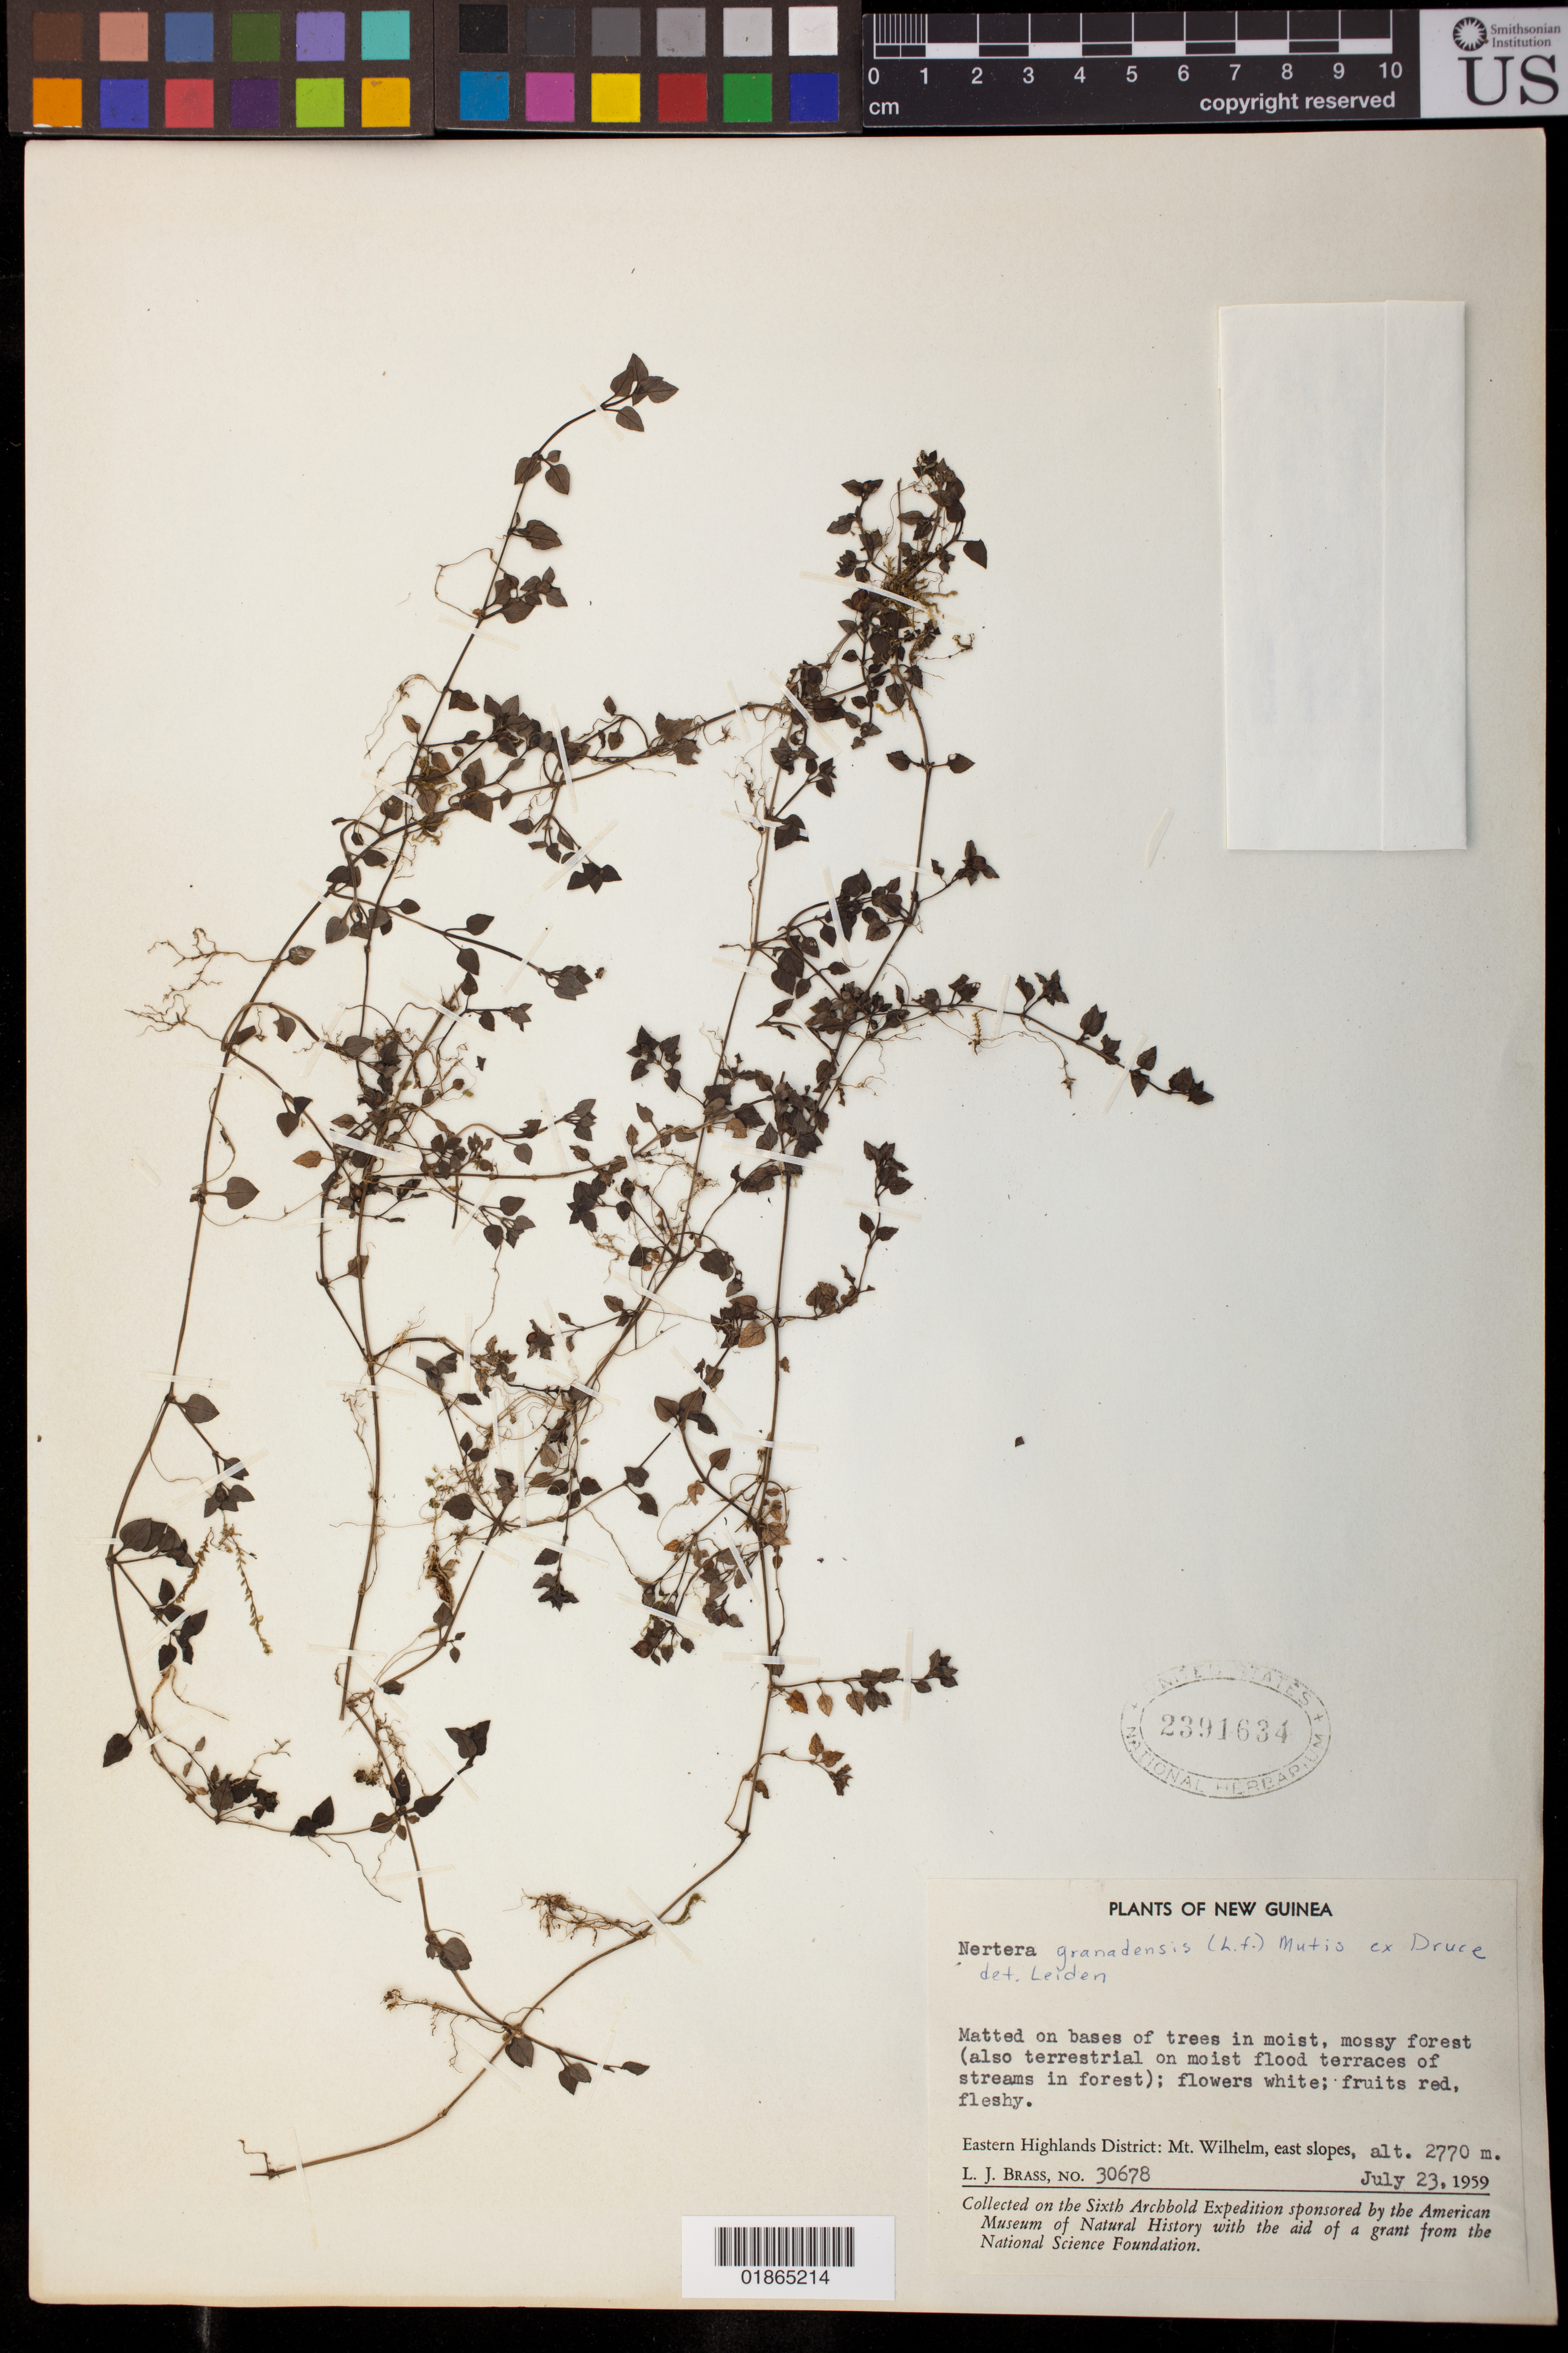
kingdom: Plantae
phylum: Tracheophyta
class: Magnoliopsida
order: Gentianales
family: Rubiaceae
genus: Nertera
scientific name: Nertera granadensis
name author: (Mutis ex L. f.) Druce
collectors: L. J. Brass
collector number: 30678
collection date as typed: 23 Jul 1959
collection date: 1959-07-23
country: Papua New Guinea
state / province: Eastern Highlands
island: New Guinea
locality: Eastern highlands District, Mt. Wilhelm, east slopes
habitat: Matted on bases of trees in moist, mossy forest.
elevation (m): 2770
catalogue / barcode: US 2391634